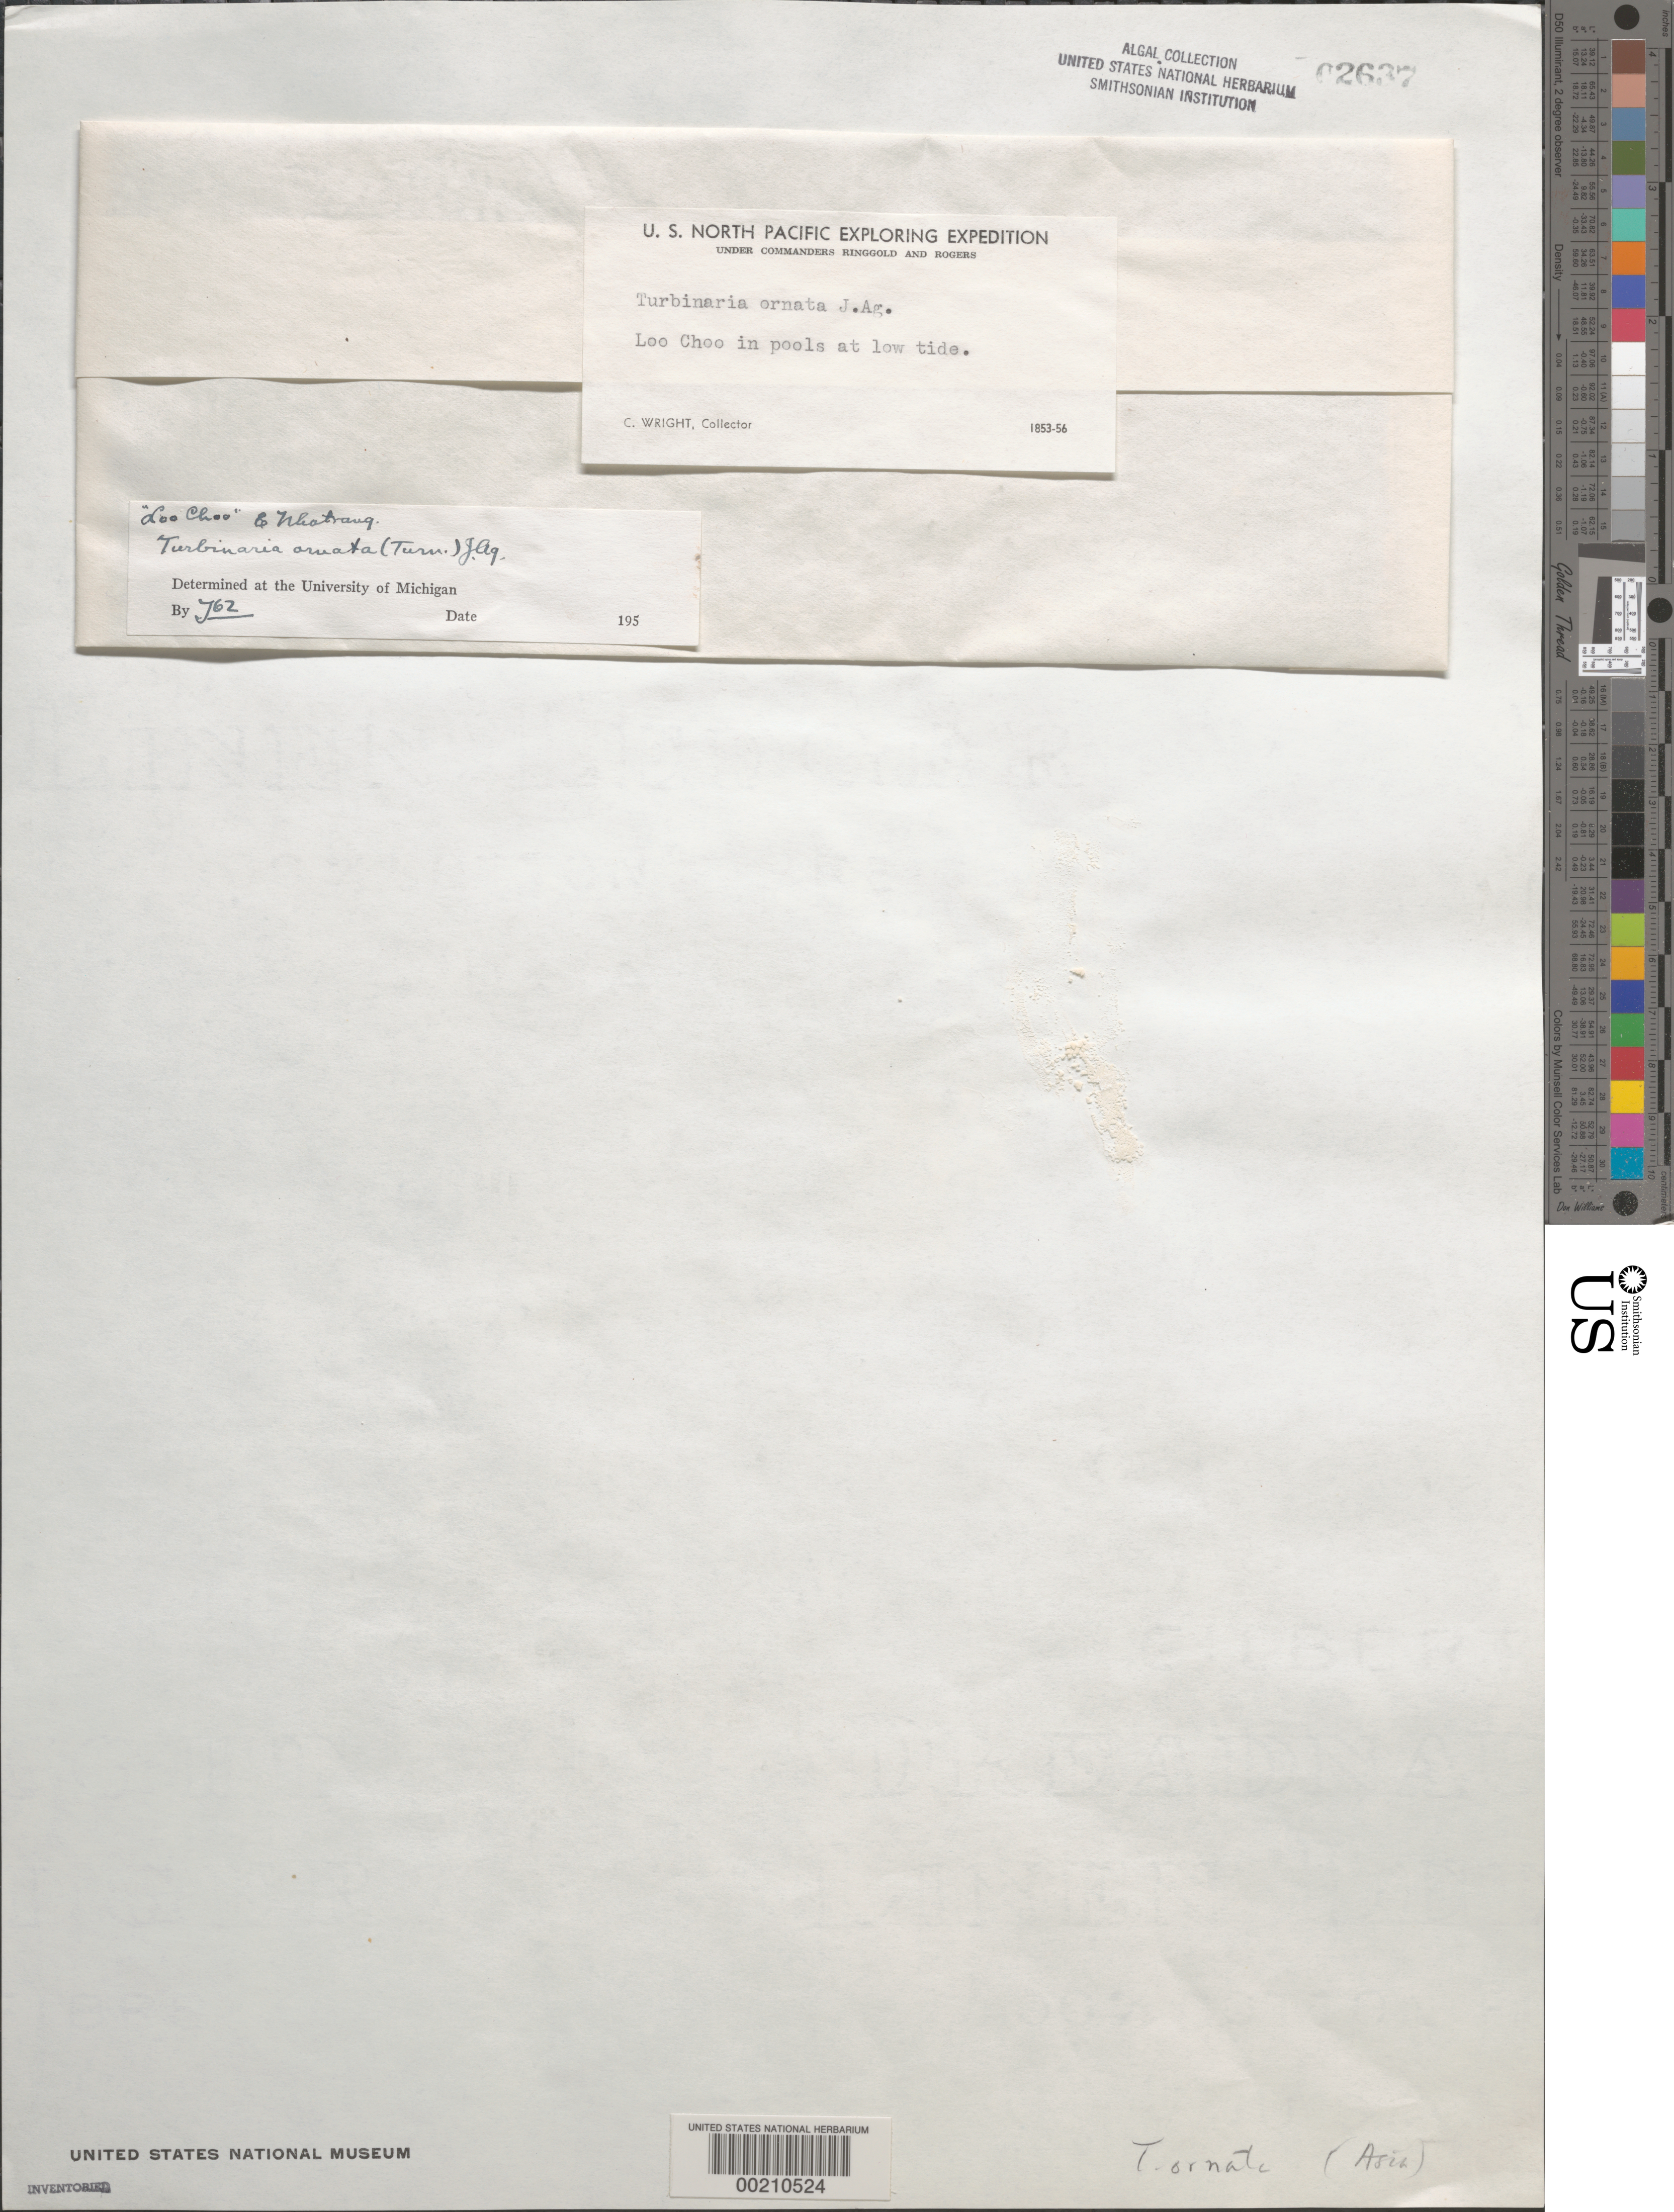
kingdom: Chromista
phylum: Ochrophyta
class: Phaeophyceae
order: Fucales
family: Sargassaceae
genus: Turbinaria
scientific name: Turbinaria ornata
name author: (Turner) J. Agardh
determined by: Taylor, William R.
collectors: C. Wright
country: Japan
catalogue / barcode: US 2637